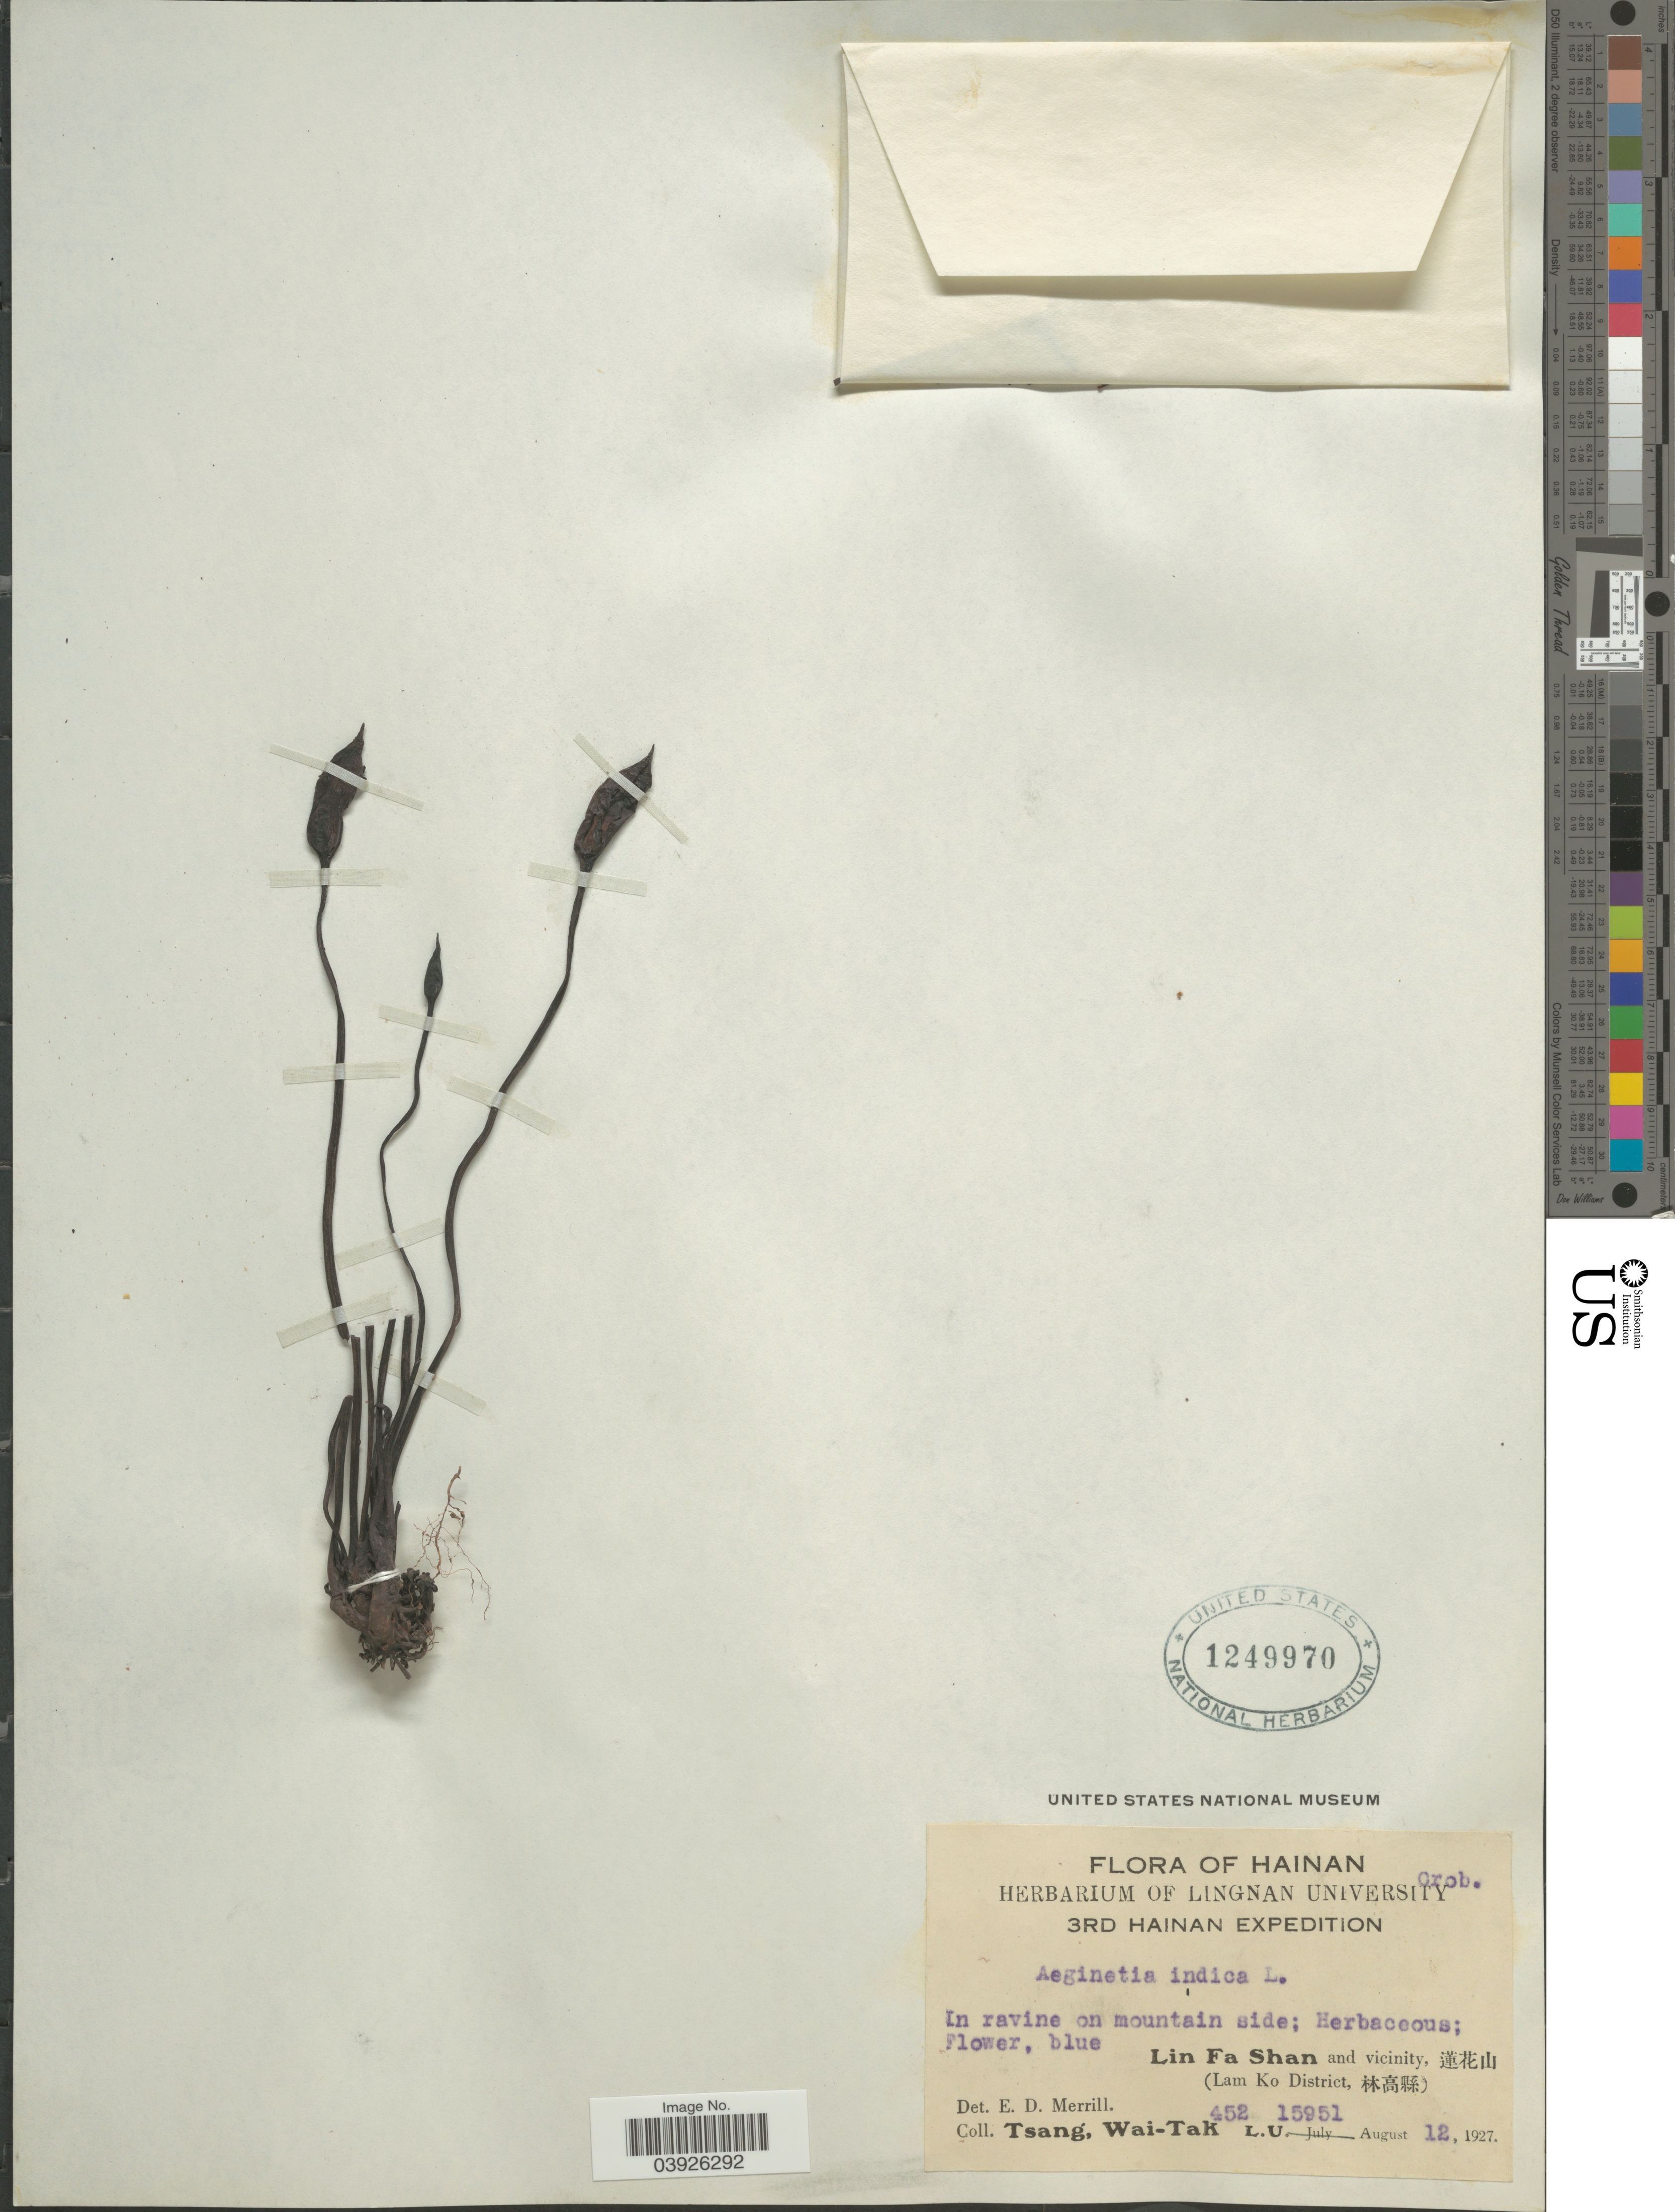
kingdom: Plantae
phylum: Tracheophyta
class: Magnoliopsida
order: Lamiales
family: Orobanchaceae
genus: Aeginetia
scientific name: Aeginetia indica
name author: L.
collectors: W. T. Tsang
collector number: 452L.U.15951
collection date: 1927-08-12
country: China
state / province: Hainan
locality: LFa Shan and vicinity, (Lam Ko District.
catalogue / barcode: US 1249970